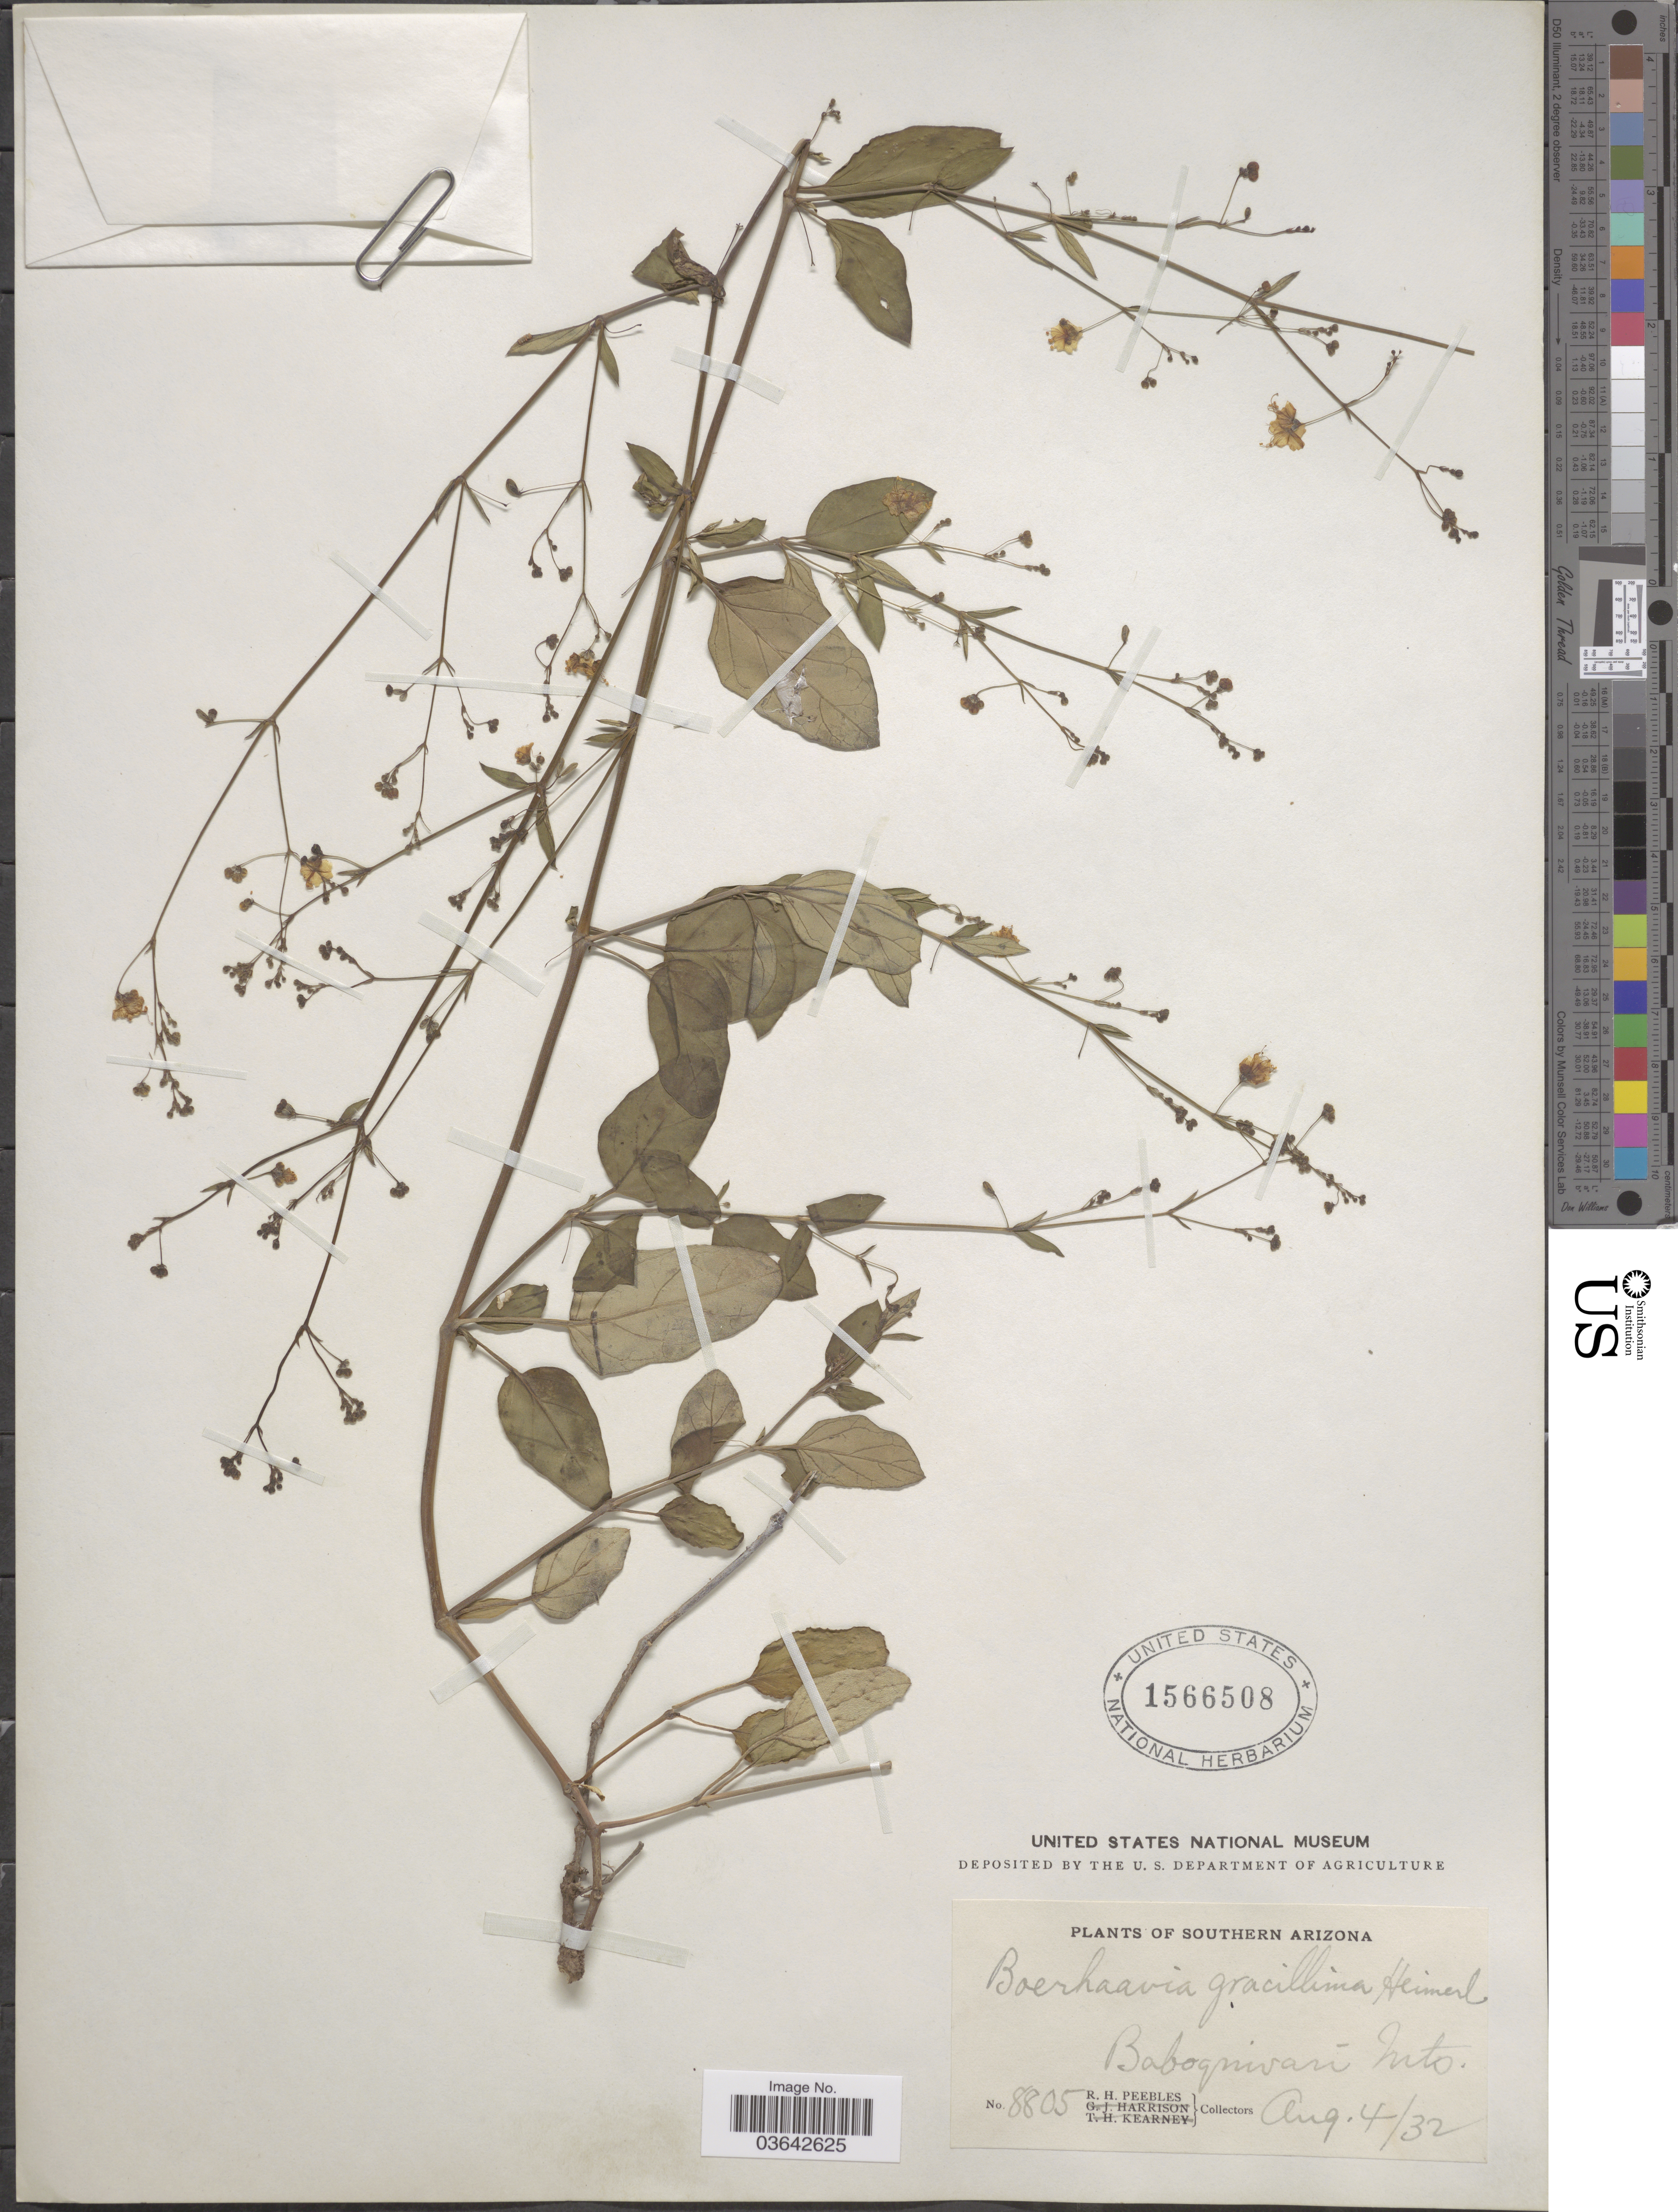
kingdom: Plantae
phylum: Tracheophyta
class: Magnoliopsida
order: Caryophyllales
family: Nyctaginaceae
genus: Boerhavia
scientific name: Boerhavia gracillima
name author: Heimerl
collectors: R. H. Peebles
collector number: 8805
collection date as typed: Transcribed d/m/y: 4/8/32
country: United States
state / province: Arizona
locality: Southern Arizona. Baboquivari Mts.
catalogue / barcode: US 1566508